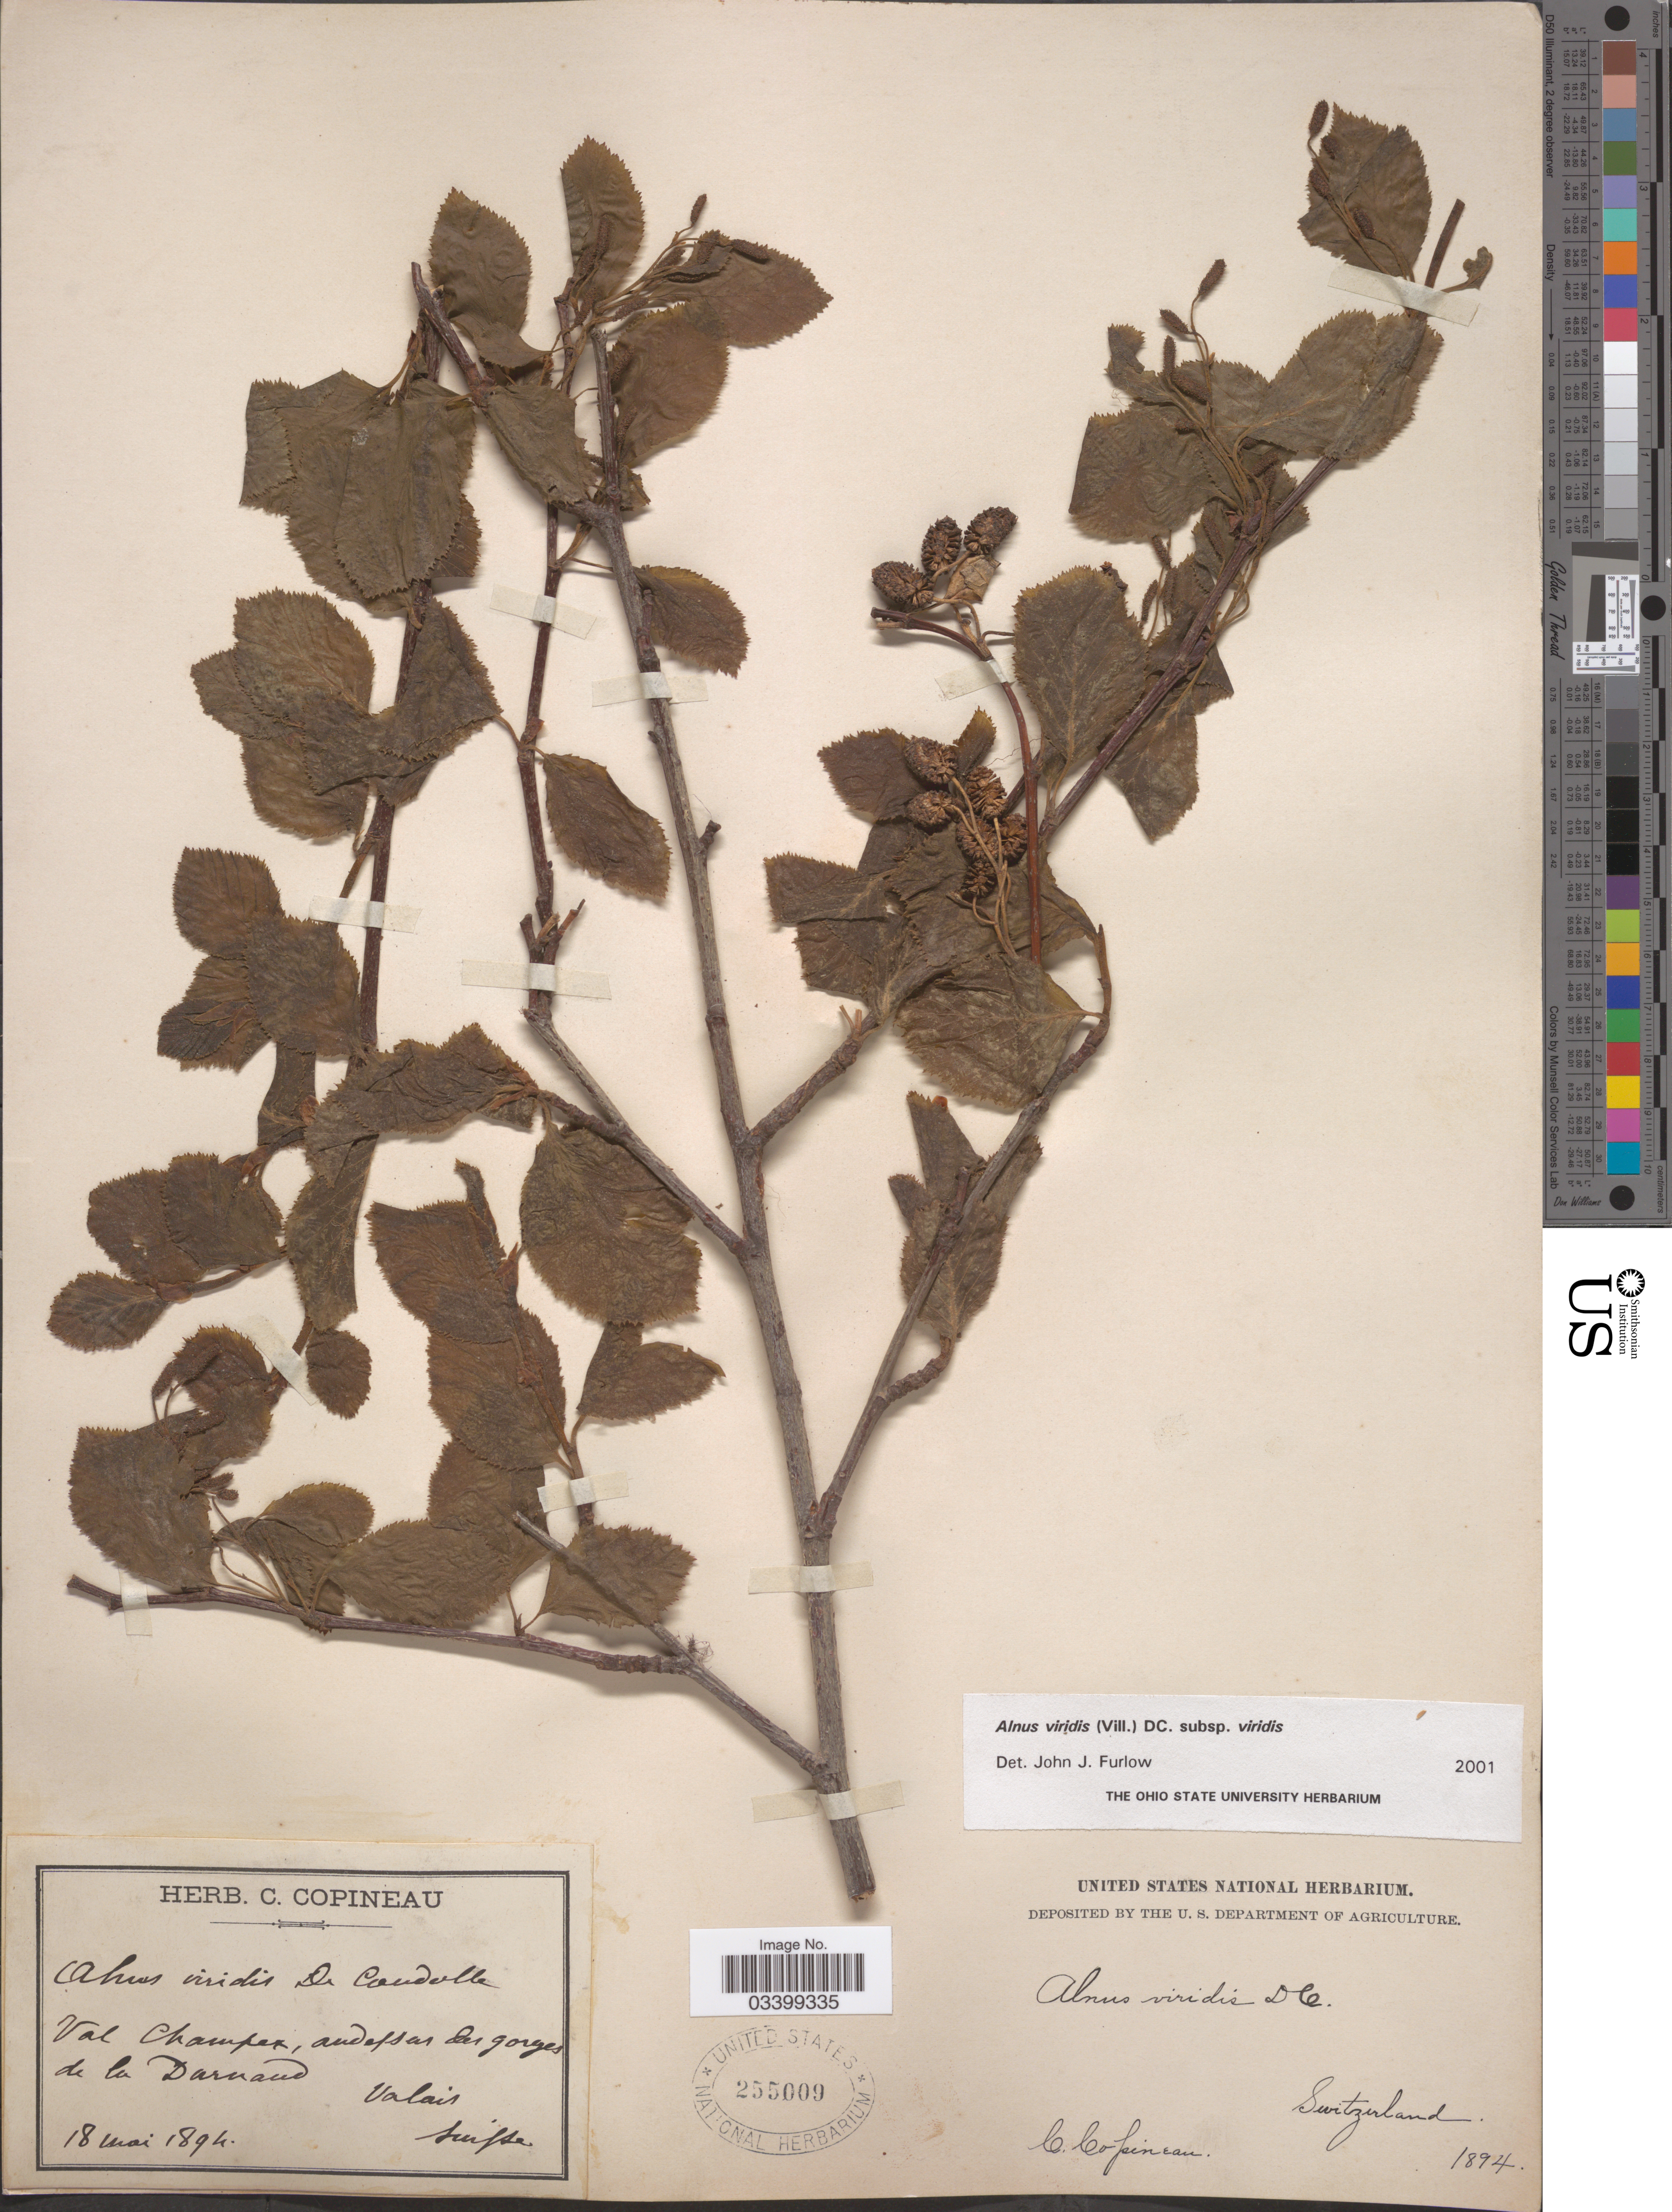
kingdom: Plantae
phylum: Tracheophyta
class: Magnoliopsida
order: Fagales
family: Betulaceae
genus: Alnus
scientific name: Alnus viridis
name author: (Chaix) DC.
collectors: C. Copineau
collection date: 1894-05-18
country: Switzerland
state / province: Valais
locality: Val Champex, audessas des gorges de la Durnand [Champex valley, beyond the Gorges of Durnand]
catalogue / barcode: US 255009